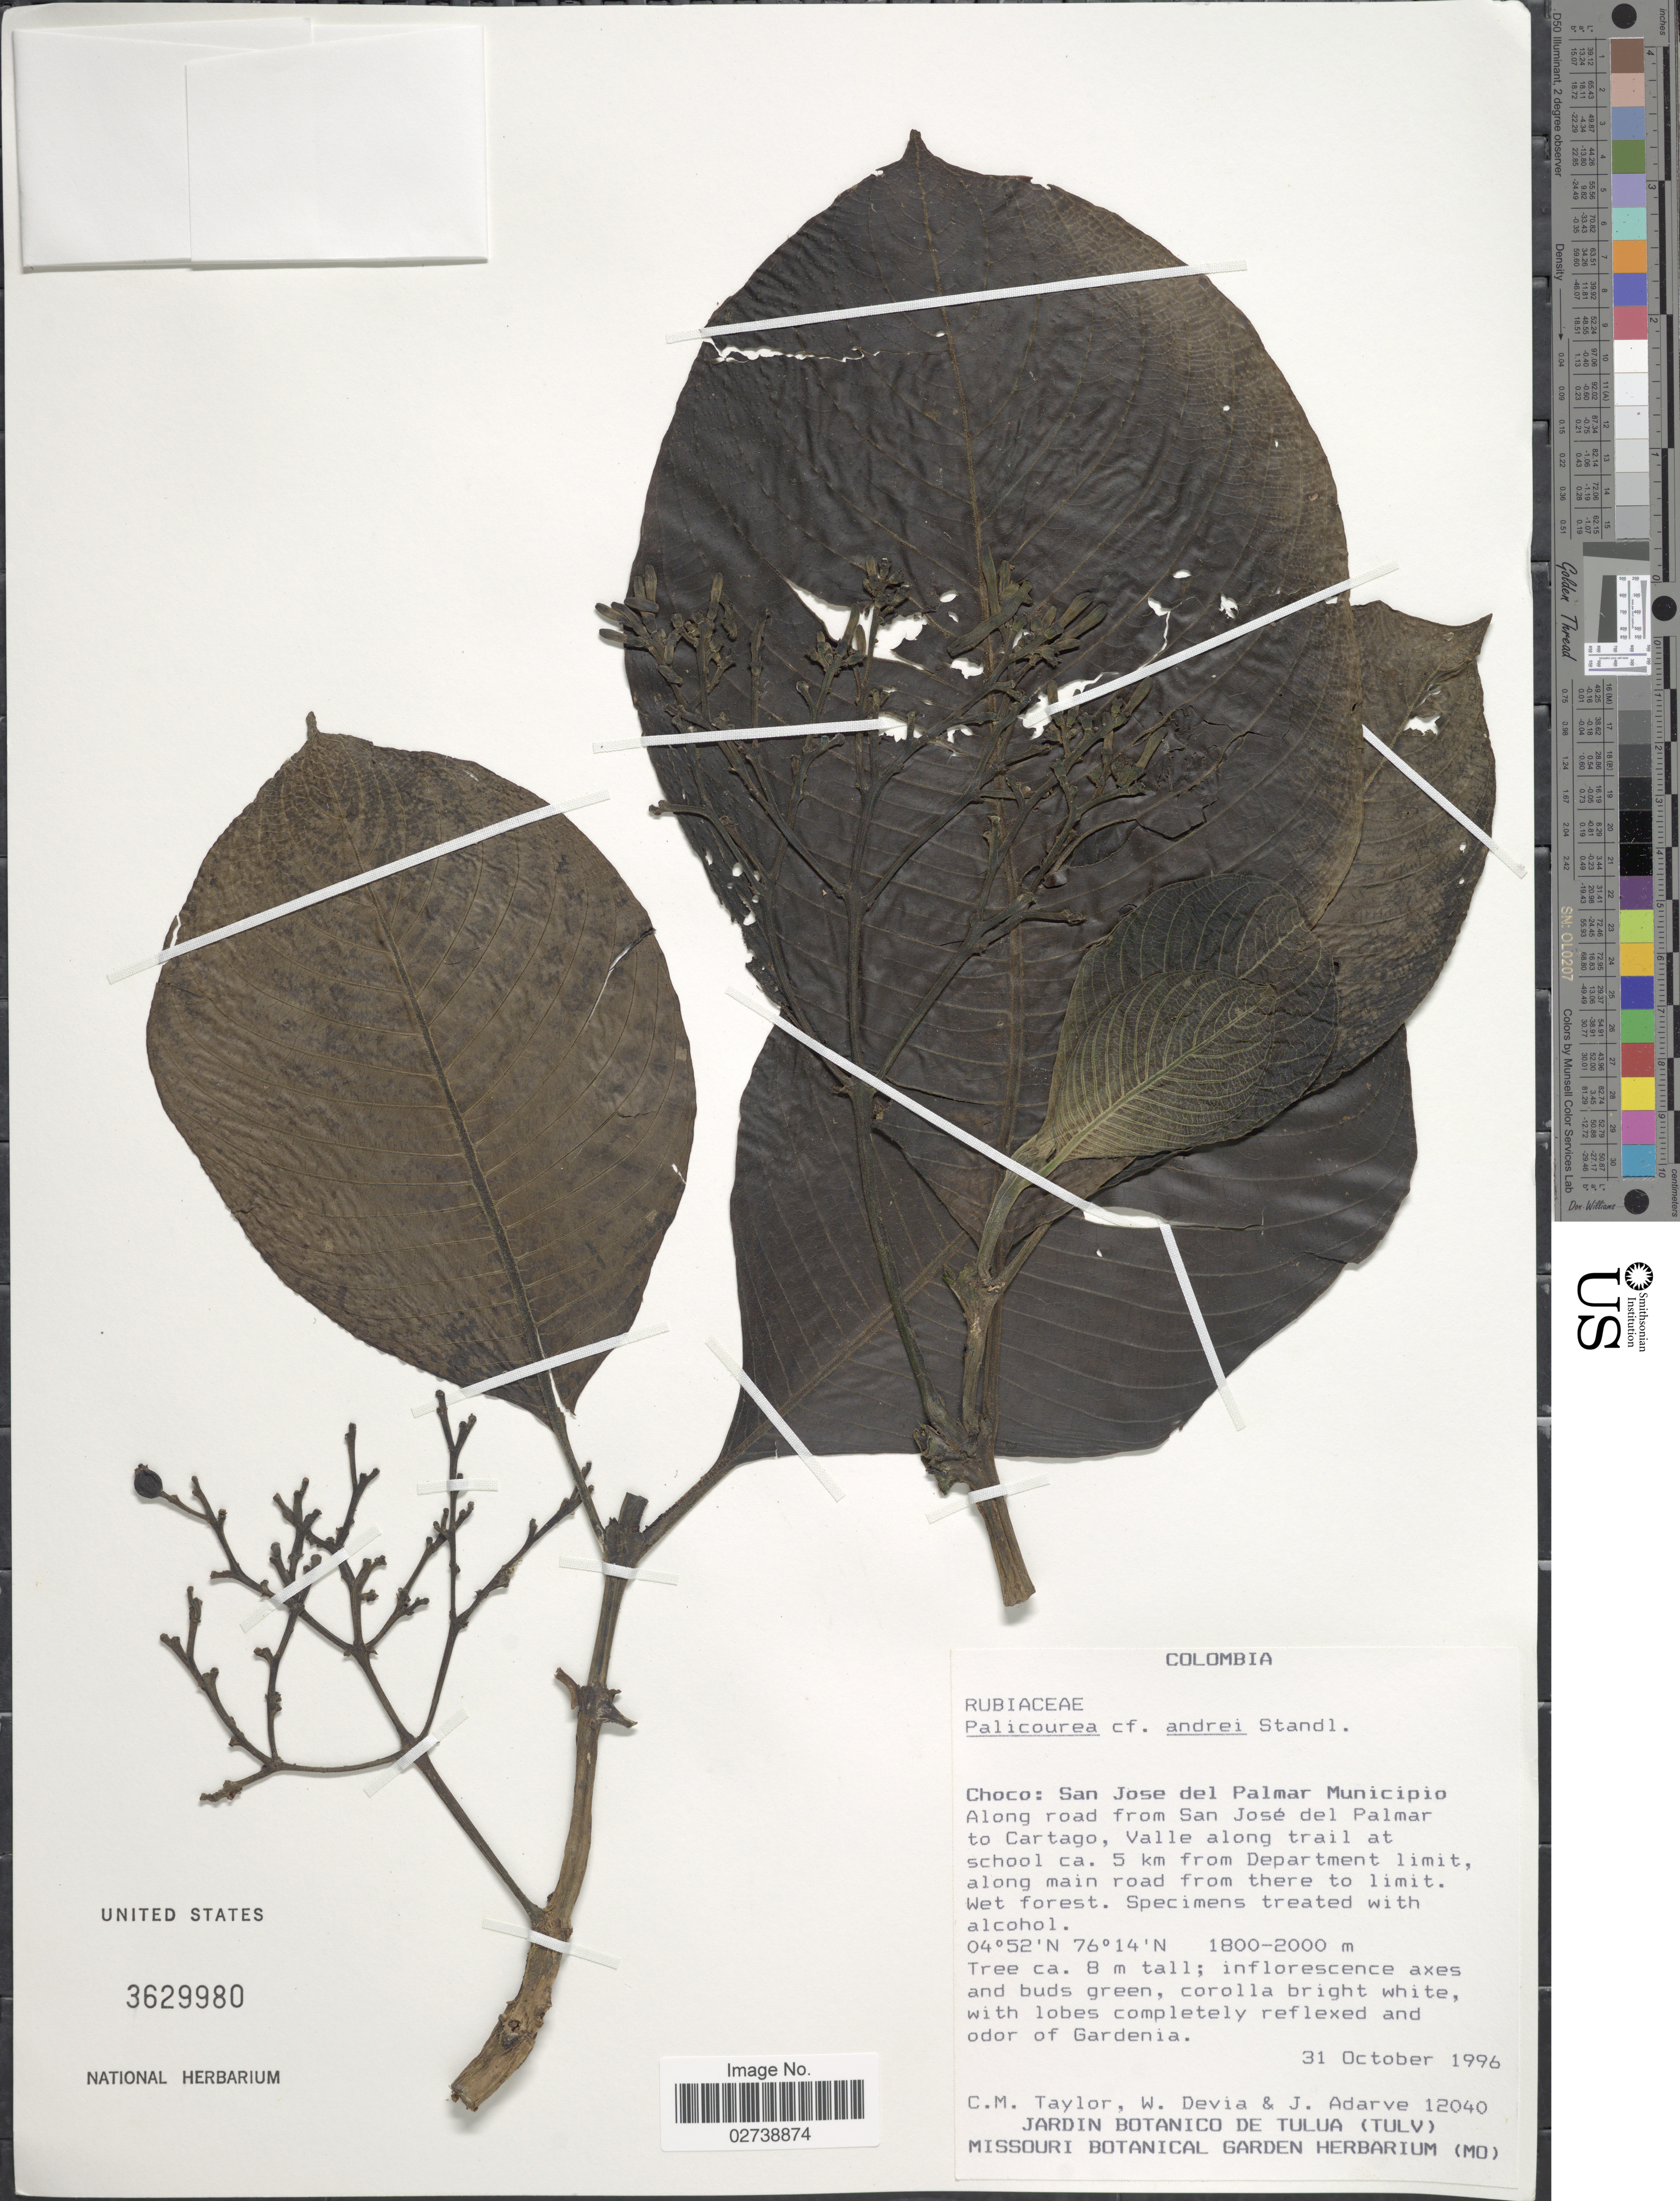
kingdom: Plantae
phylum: Tracheophyta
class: Magnoliopsida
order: Gentianales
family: Rubiaceae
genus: Palicourea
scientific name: Palicourea andrei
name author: Standl.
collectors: C. M. Taylor, W. Devia & J. B. Adarve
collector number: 12040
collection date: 1996-10-31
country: Colombia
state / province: Chocó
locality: San Jose del Palmar Municipio, Along road from San José del Palmar to cartago, Valle along trail at school ca. 5 km from Department limit, along main road from there to limit. Wet forest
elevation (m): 1800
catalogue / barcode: US 3629980